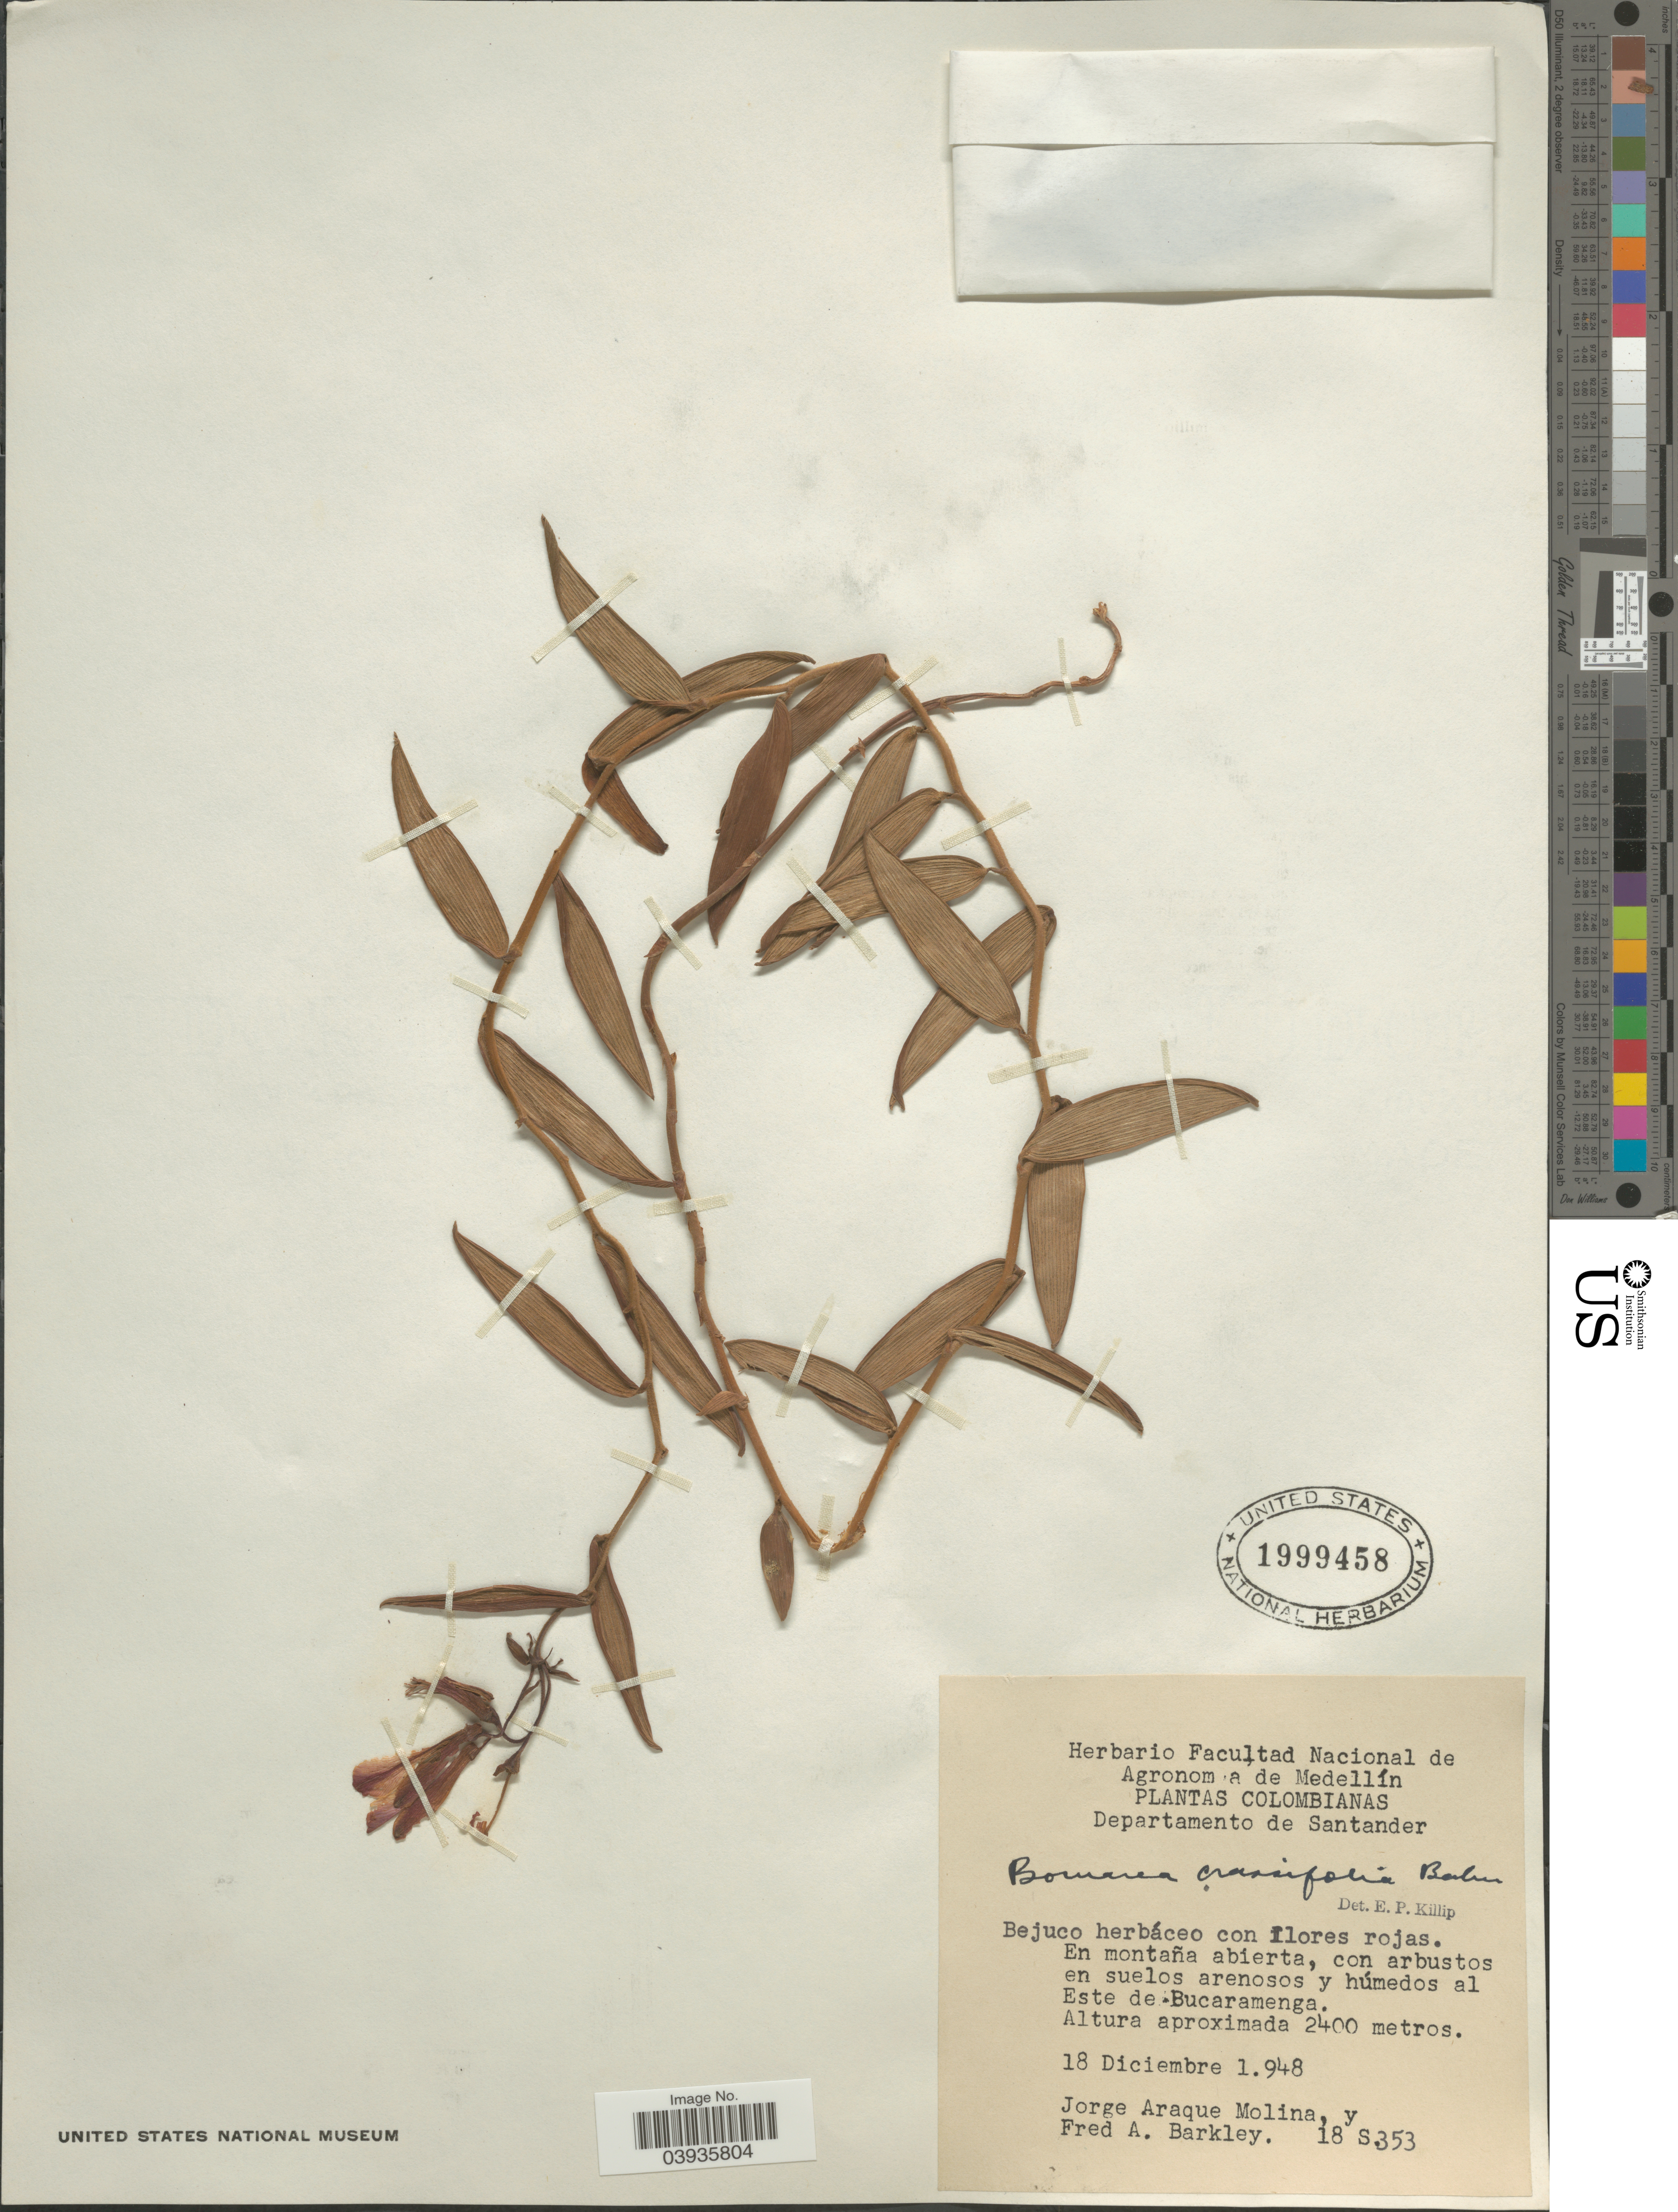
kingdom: Plantae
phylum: Tracheophyta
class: Liliopsida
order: Liliales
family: Alstroemeriaceae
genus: Bomarea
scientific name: Bomarea crassifolia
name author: Baker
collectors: J. Araque Molina & F. A. Barkley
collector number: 18 S353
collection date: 1948-12-18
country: Colombia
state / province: Santander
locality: Departamento de Santander. Este de Bucaramenga.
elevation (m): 2400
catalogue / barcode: US 1999458